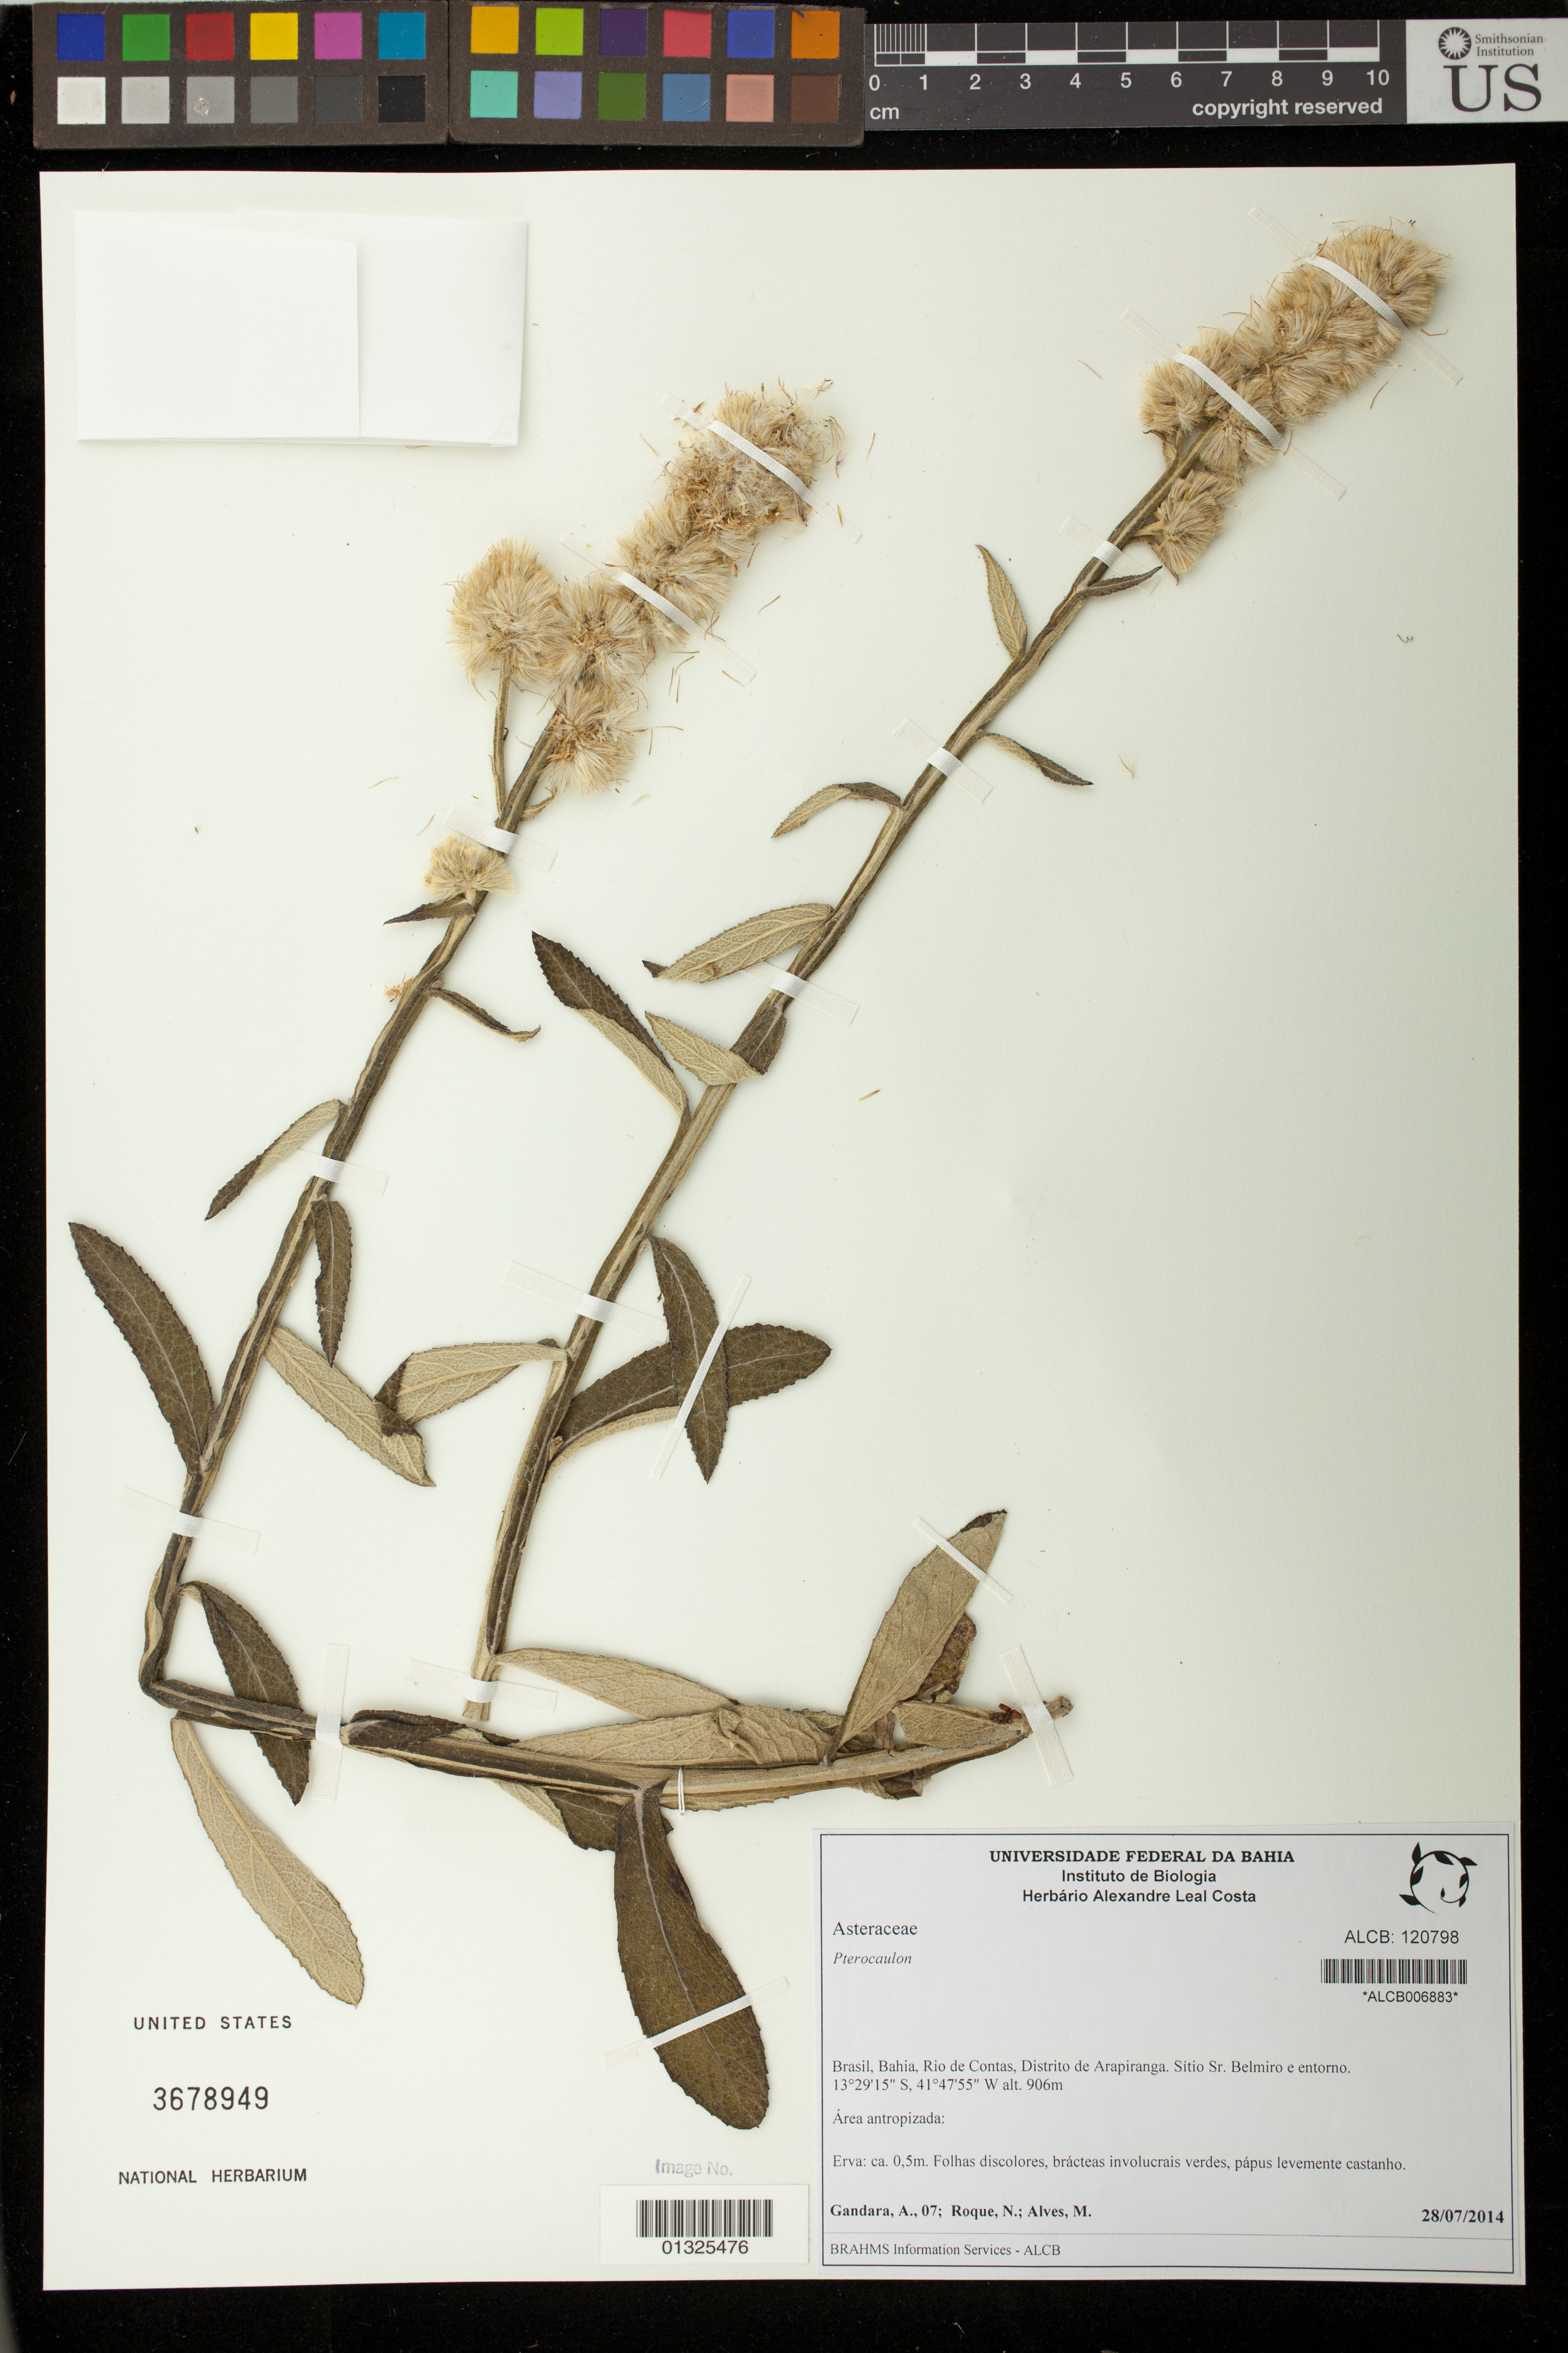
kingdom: Plantae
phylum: Tracheophyta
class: Magnoliopsida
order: Asterales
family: Asteraceae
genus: Pterocaulon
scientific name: Pterocaulon sp.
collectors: A. Gándara, N. Roque & M. Alves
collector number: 7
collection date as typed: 28 July 2014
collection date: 2014-07-28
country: Brazil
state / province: Bahia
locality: Rio de Contas, Distrito de Arapiranga, Trilhas a partir do Sitio Seco, Sitio Sr. Belmiro e entorno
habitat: Area antropizado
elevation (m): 906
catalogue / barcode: US 3678949